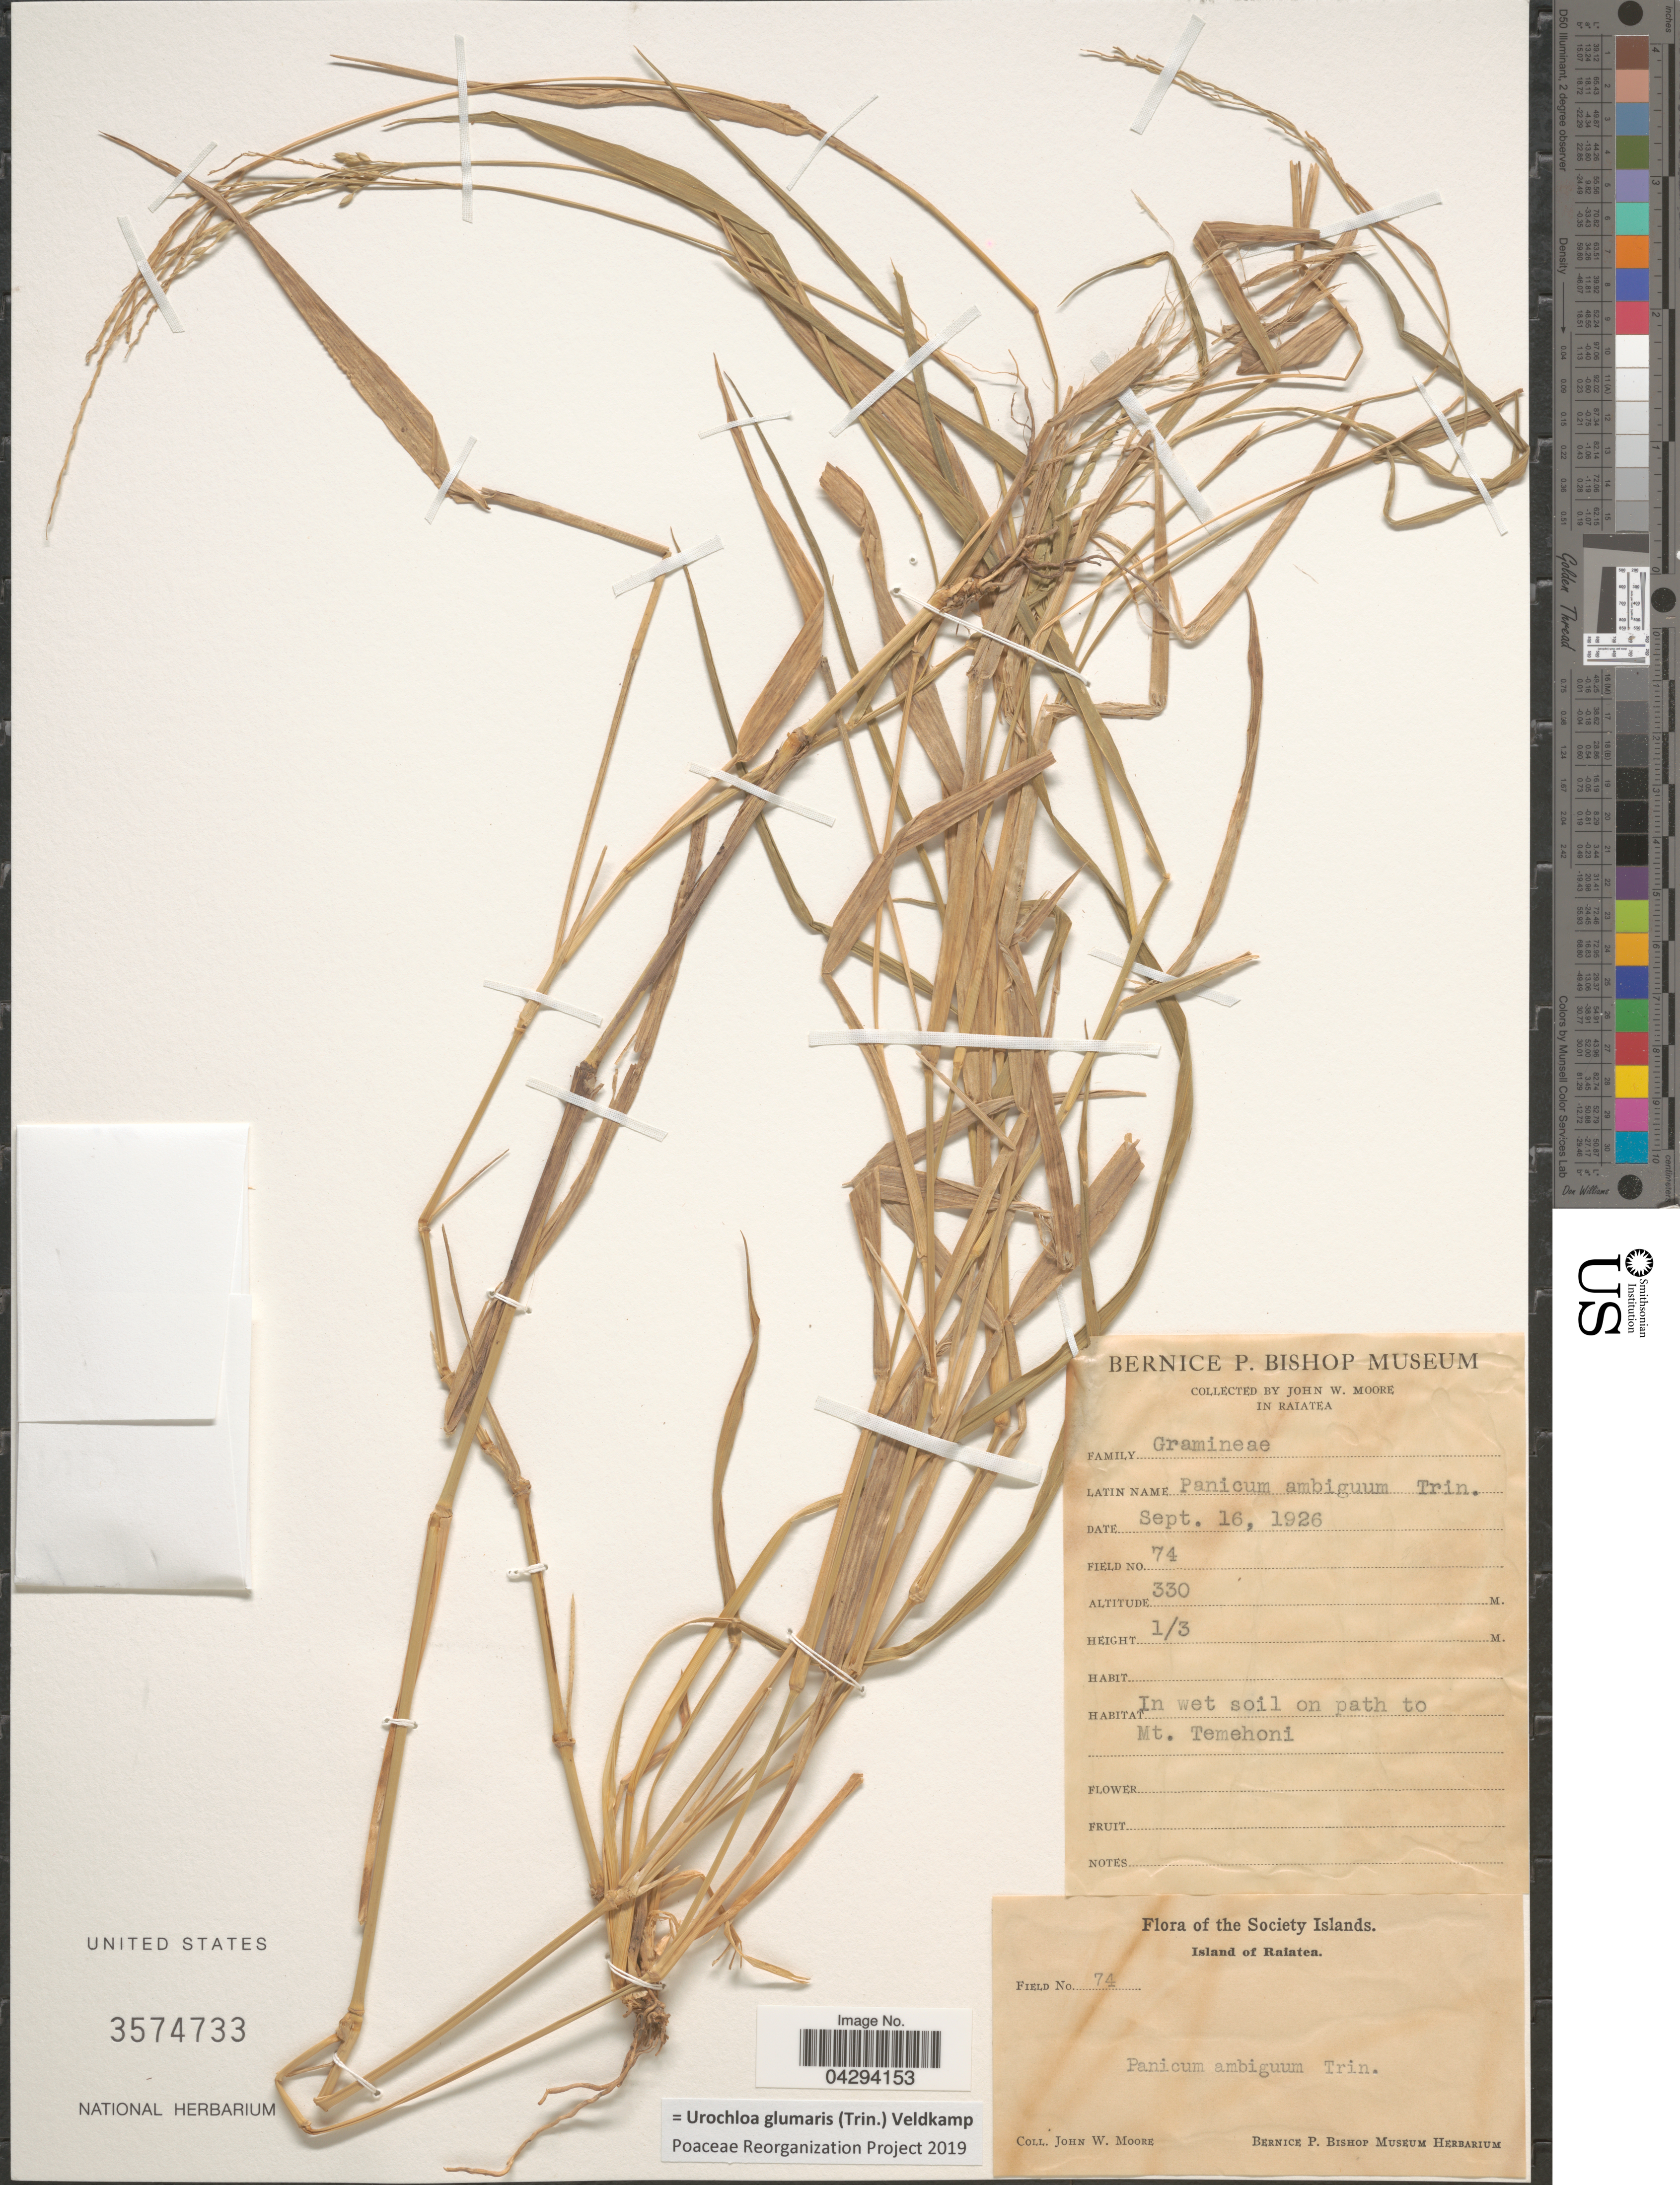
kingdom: Plantae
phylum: Tracheophyta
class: Liliopsida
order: Poales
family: Poaceae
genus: Urochloa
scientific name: Urochloa glumaris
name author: (Trin.) Veldkamp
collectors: J. Moore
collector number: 74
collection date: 1926-09-16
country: French Polynesia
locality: The Society Islands. Island of Raiatea. In wet soil on path to Mt. Temehoni.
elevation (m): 330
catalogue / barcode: US 3574733